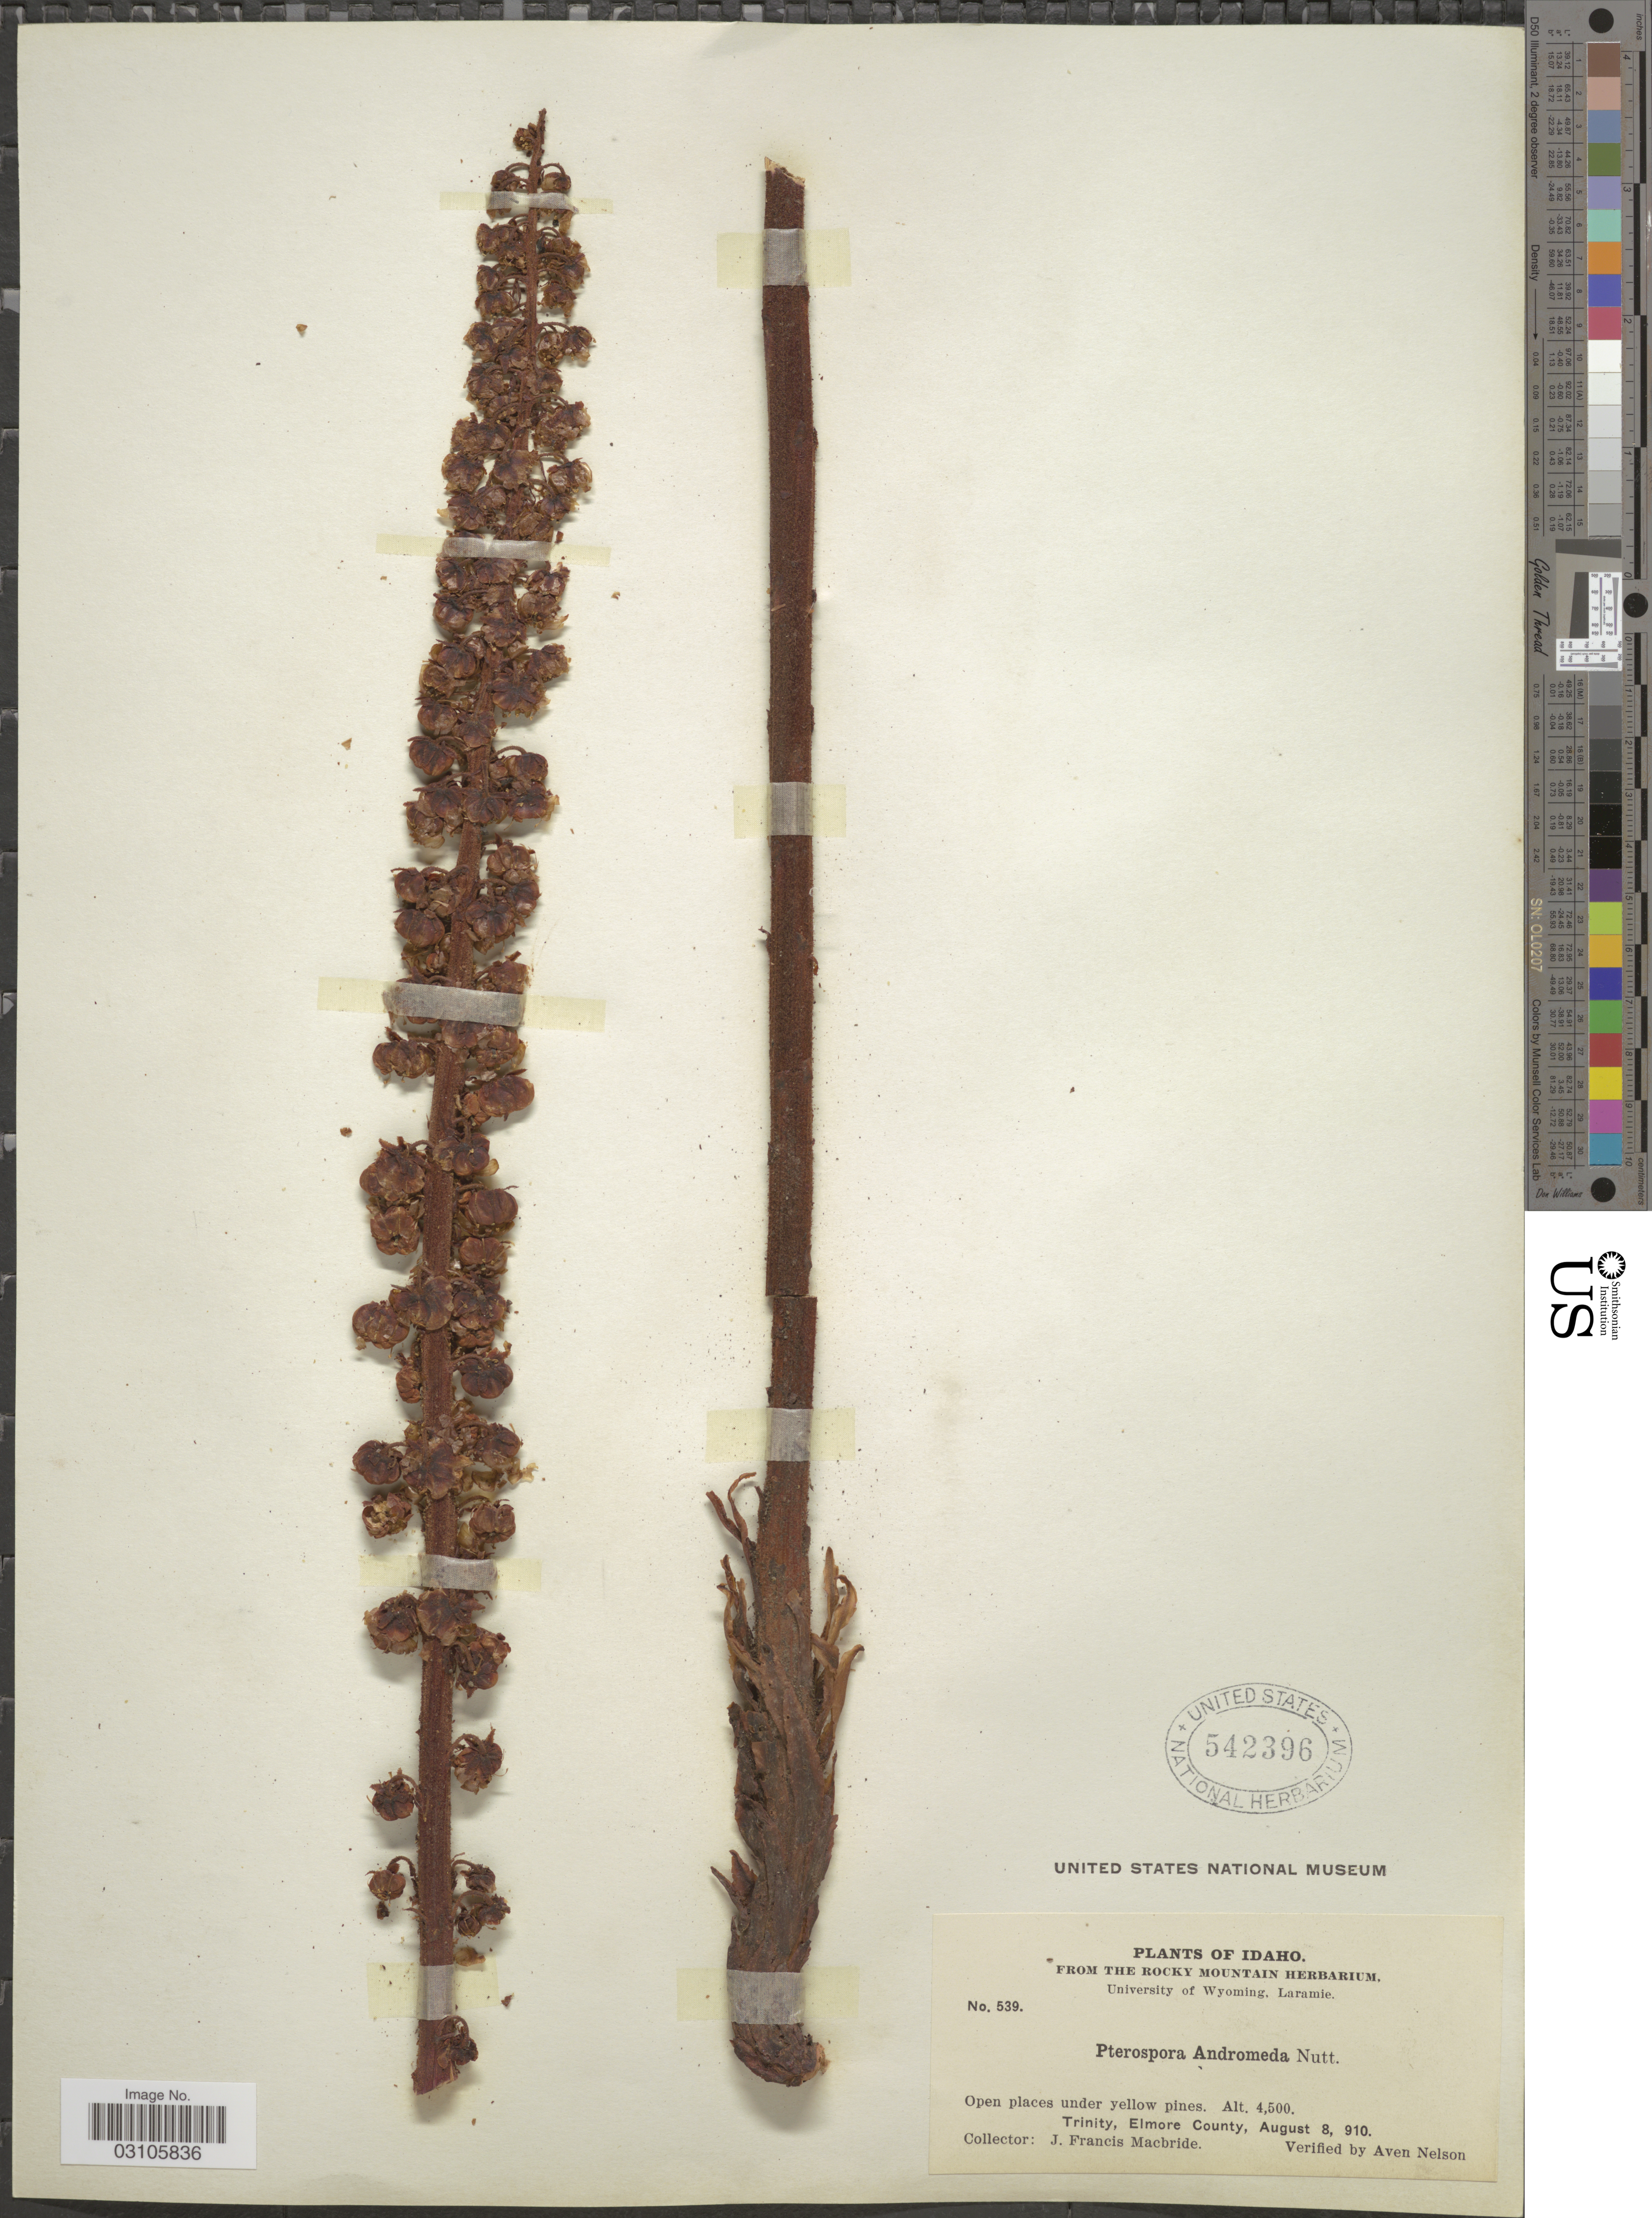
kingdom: Plantae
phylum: Tracheophyta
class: Magnoliopsida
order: Ericales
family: Ericaceae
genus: Pterospora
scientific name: Pterospora andromedea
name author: Nutt.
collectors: J. F. Macbride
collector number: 539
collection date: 1910-08-08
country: United States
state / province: Idaho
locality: Trinity, Elmore County.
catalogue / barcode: US 542396